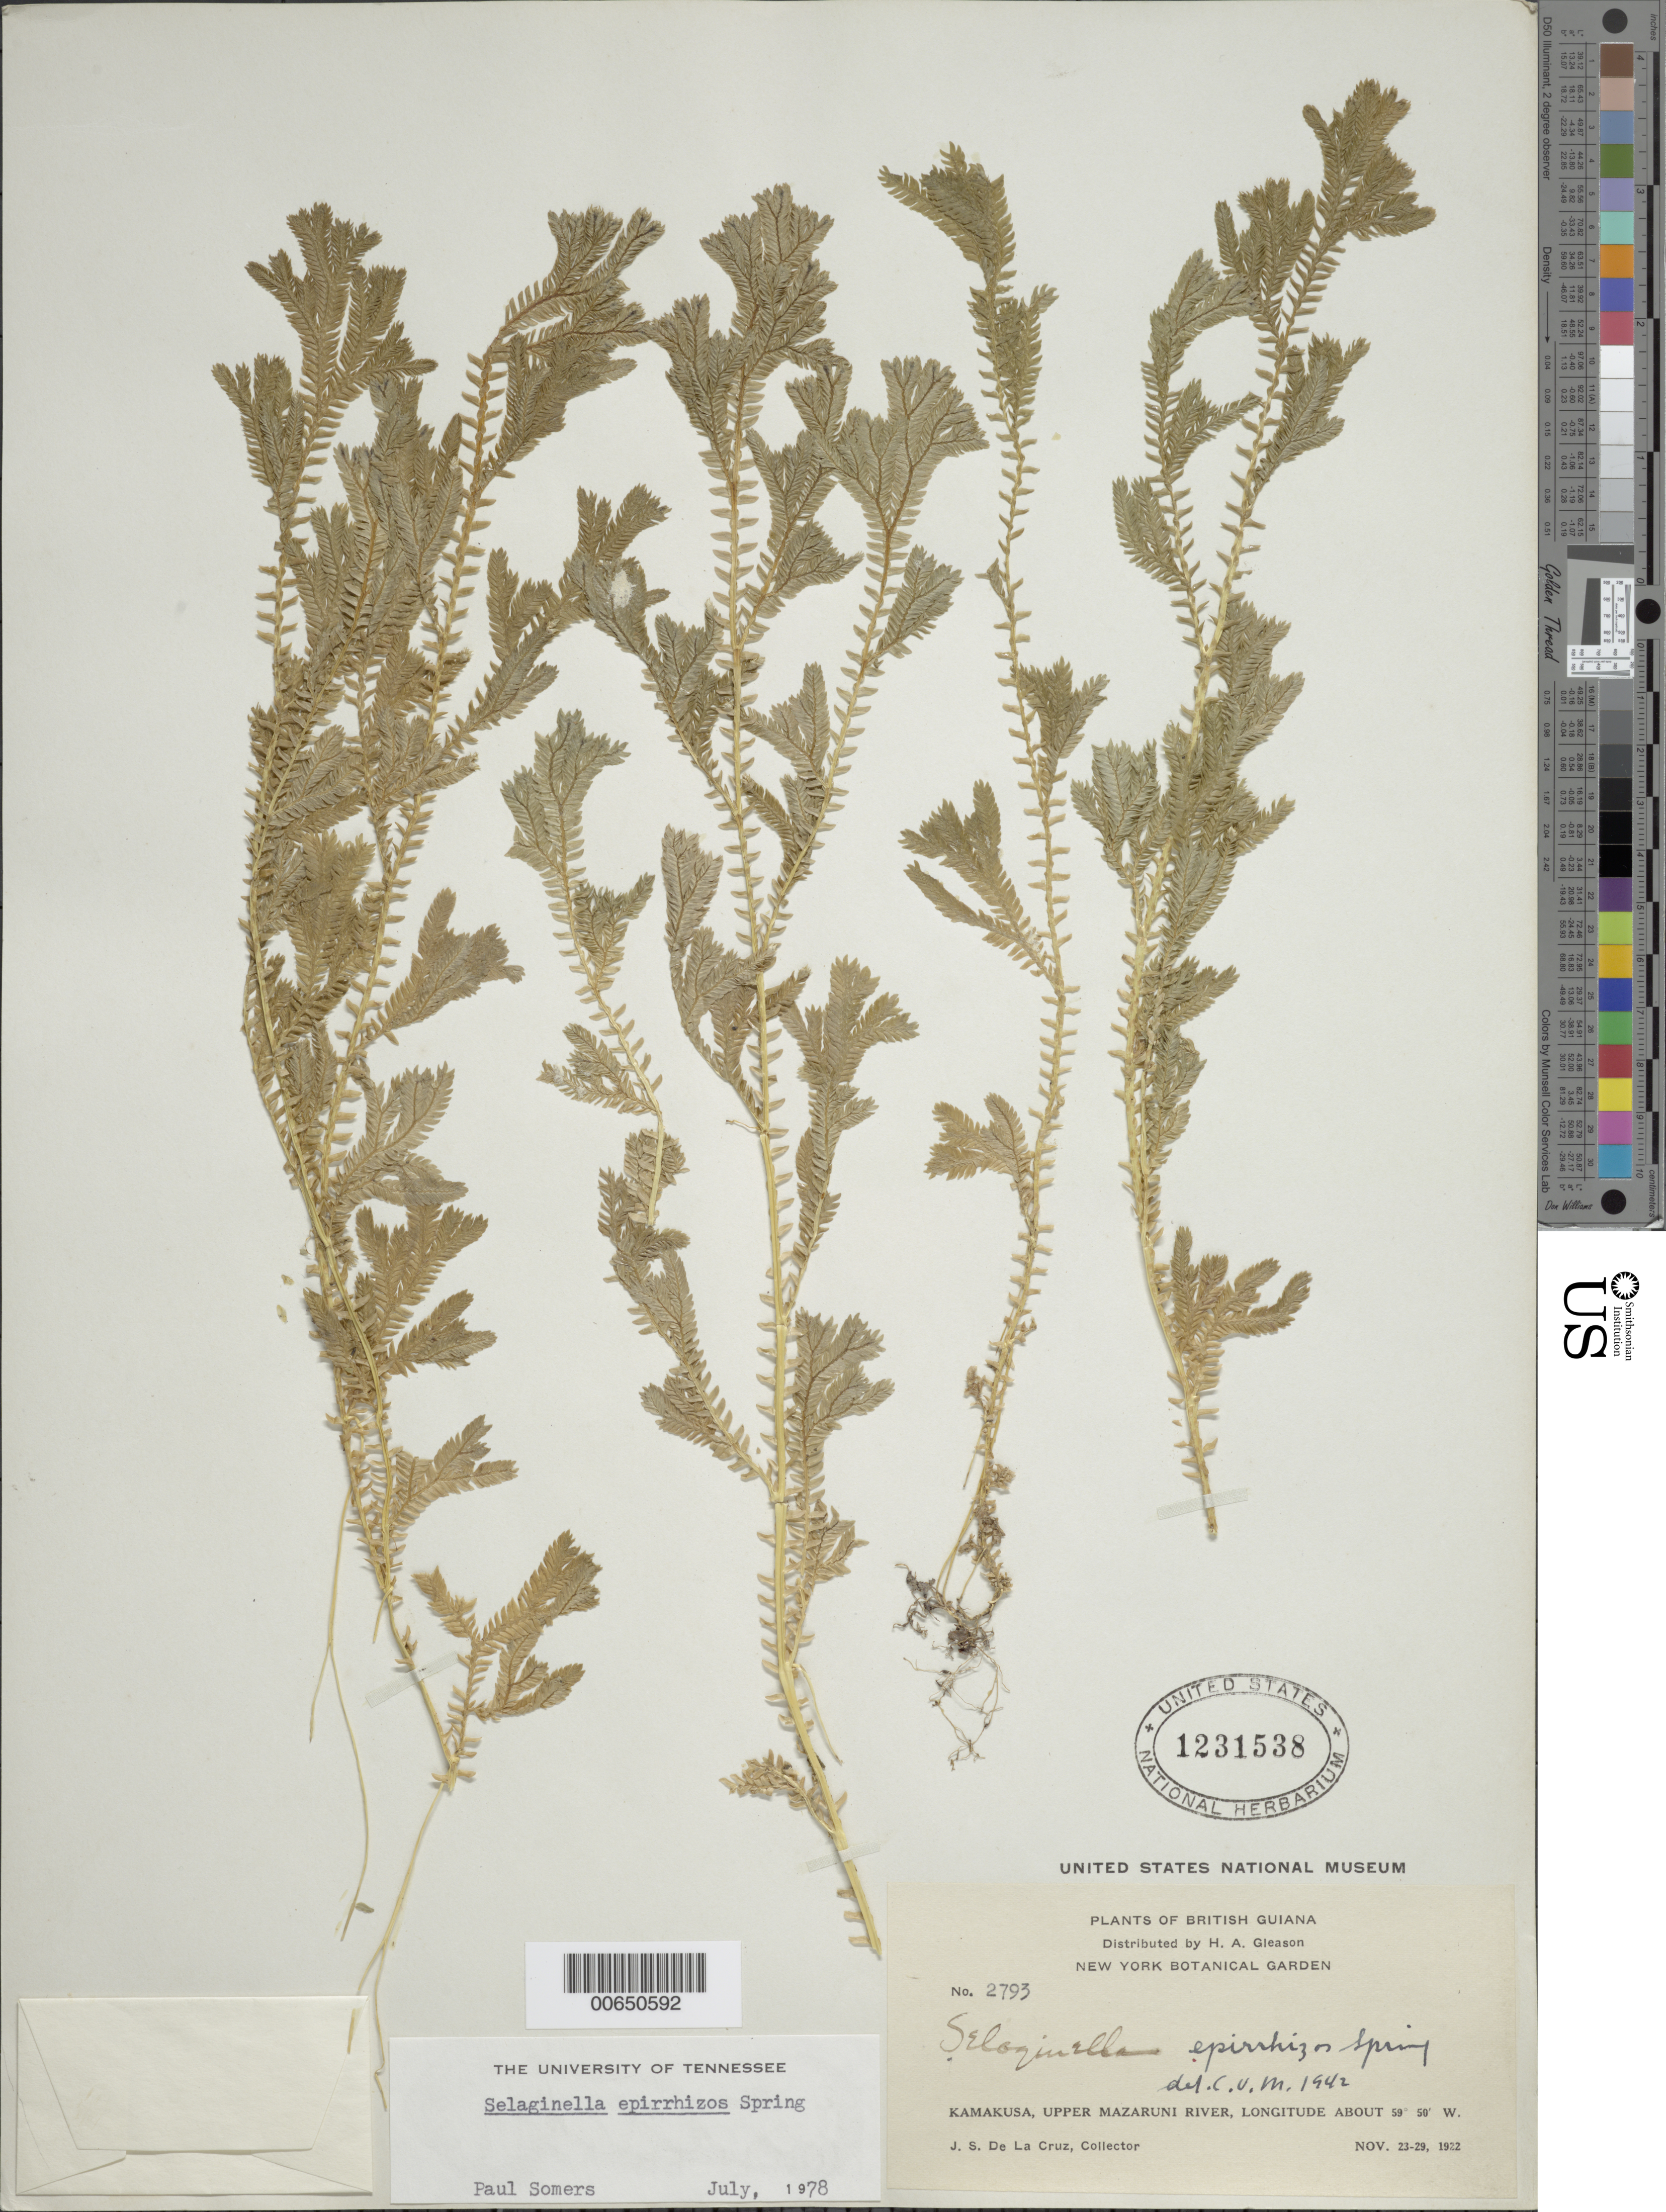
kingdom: Plantae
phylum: Tracheophyta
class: Lycopodiopsida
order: Selaginellales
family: Selaginellaceae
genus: Selaginella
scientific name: Selaginella epirrhizos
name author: Spring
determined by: Morton, C. V.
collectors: J. S. de la Cruz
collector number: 2793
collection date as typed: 23-Nov-22 to 29-Nov-22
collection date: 1922-11-23/1922-11-29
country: Guyana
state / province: Cuyuni-Mazaruni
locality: Kamakusa, Upper Mazaruni R.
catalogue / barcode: US 1231538